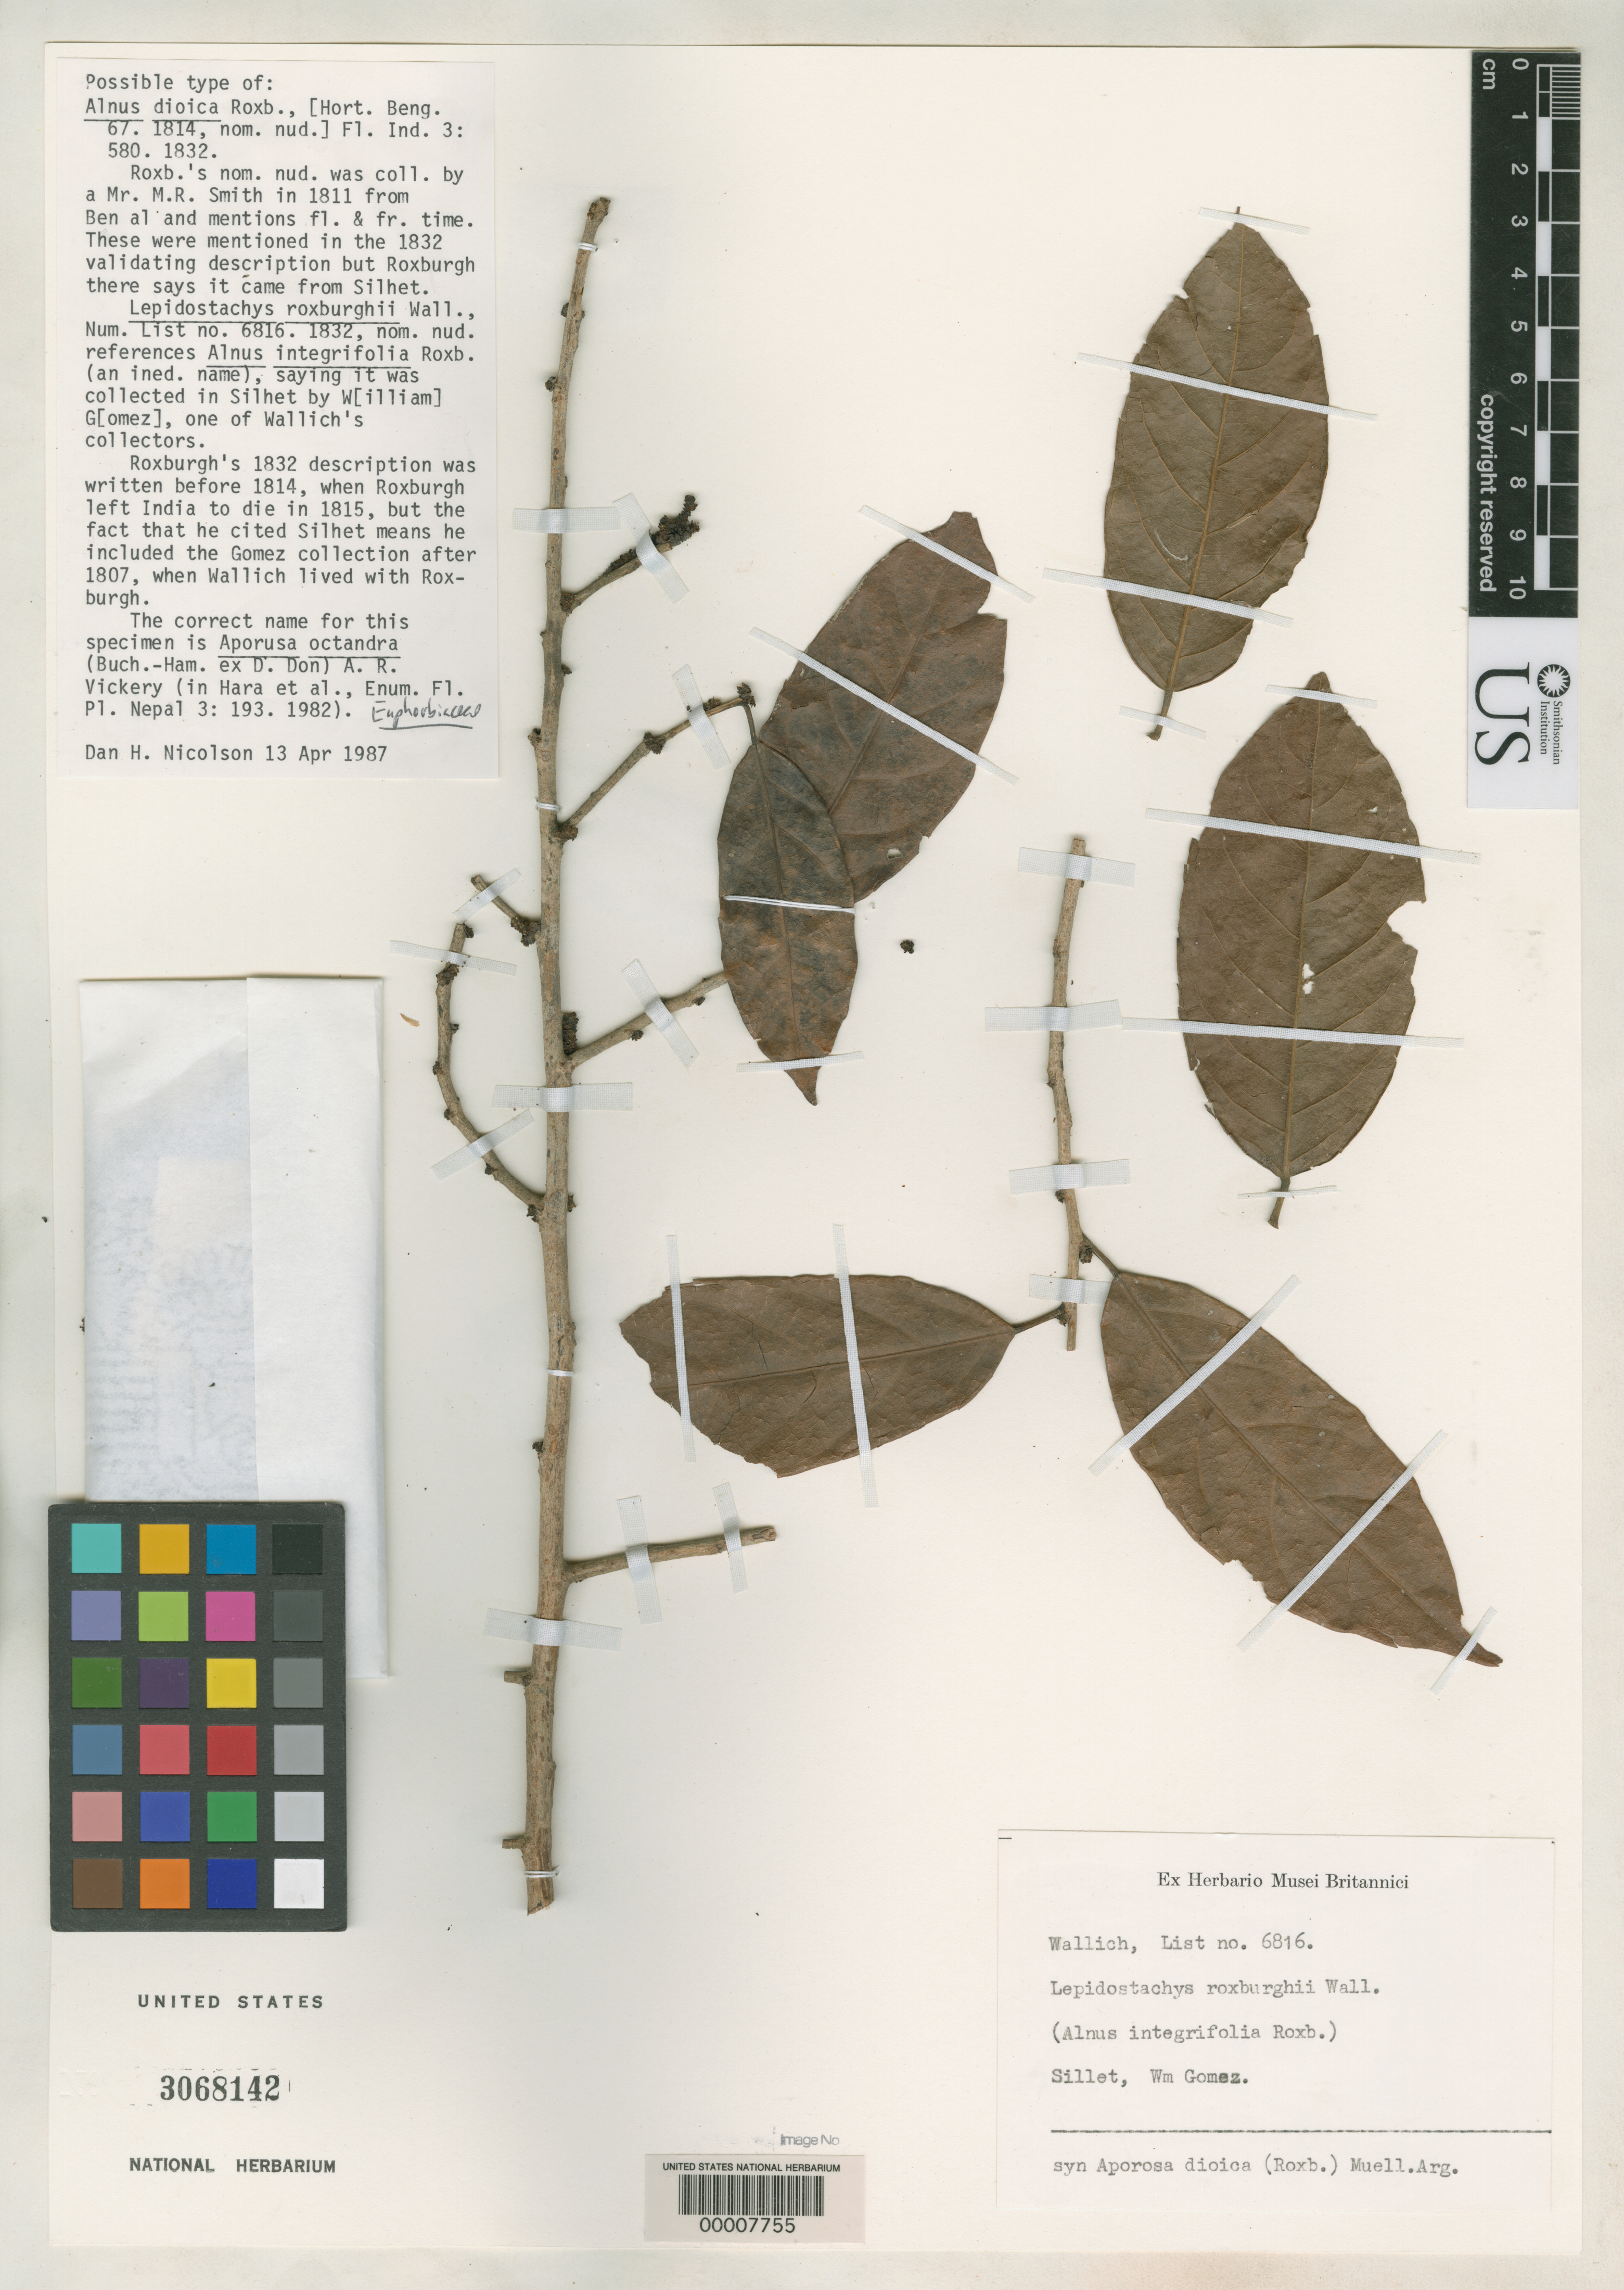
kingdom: Plantae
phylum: Tracheophyta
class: Magnoliopsida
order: Fagales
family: Betulaceae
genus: Alnus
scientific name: Alnus dioica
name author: Roxb.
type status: Type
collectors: W. Gomez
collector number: Wallich 6816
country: India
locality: Sillet.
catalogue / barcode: US 3068142